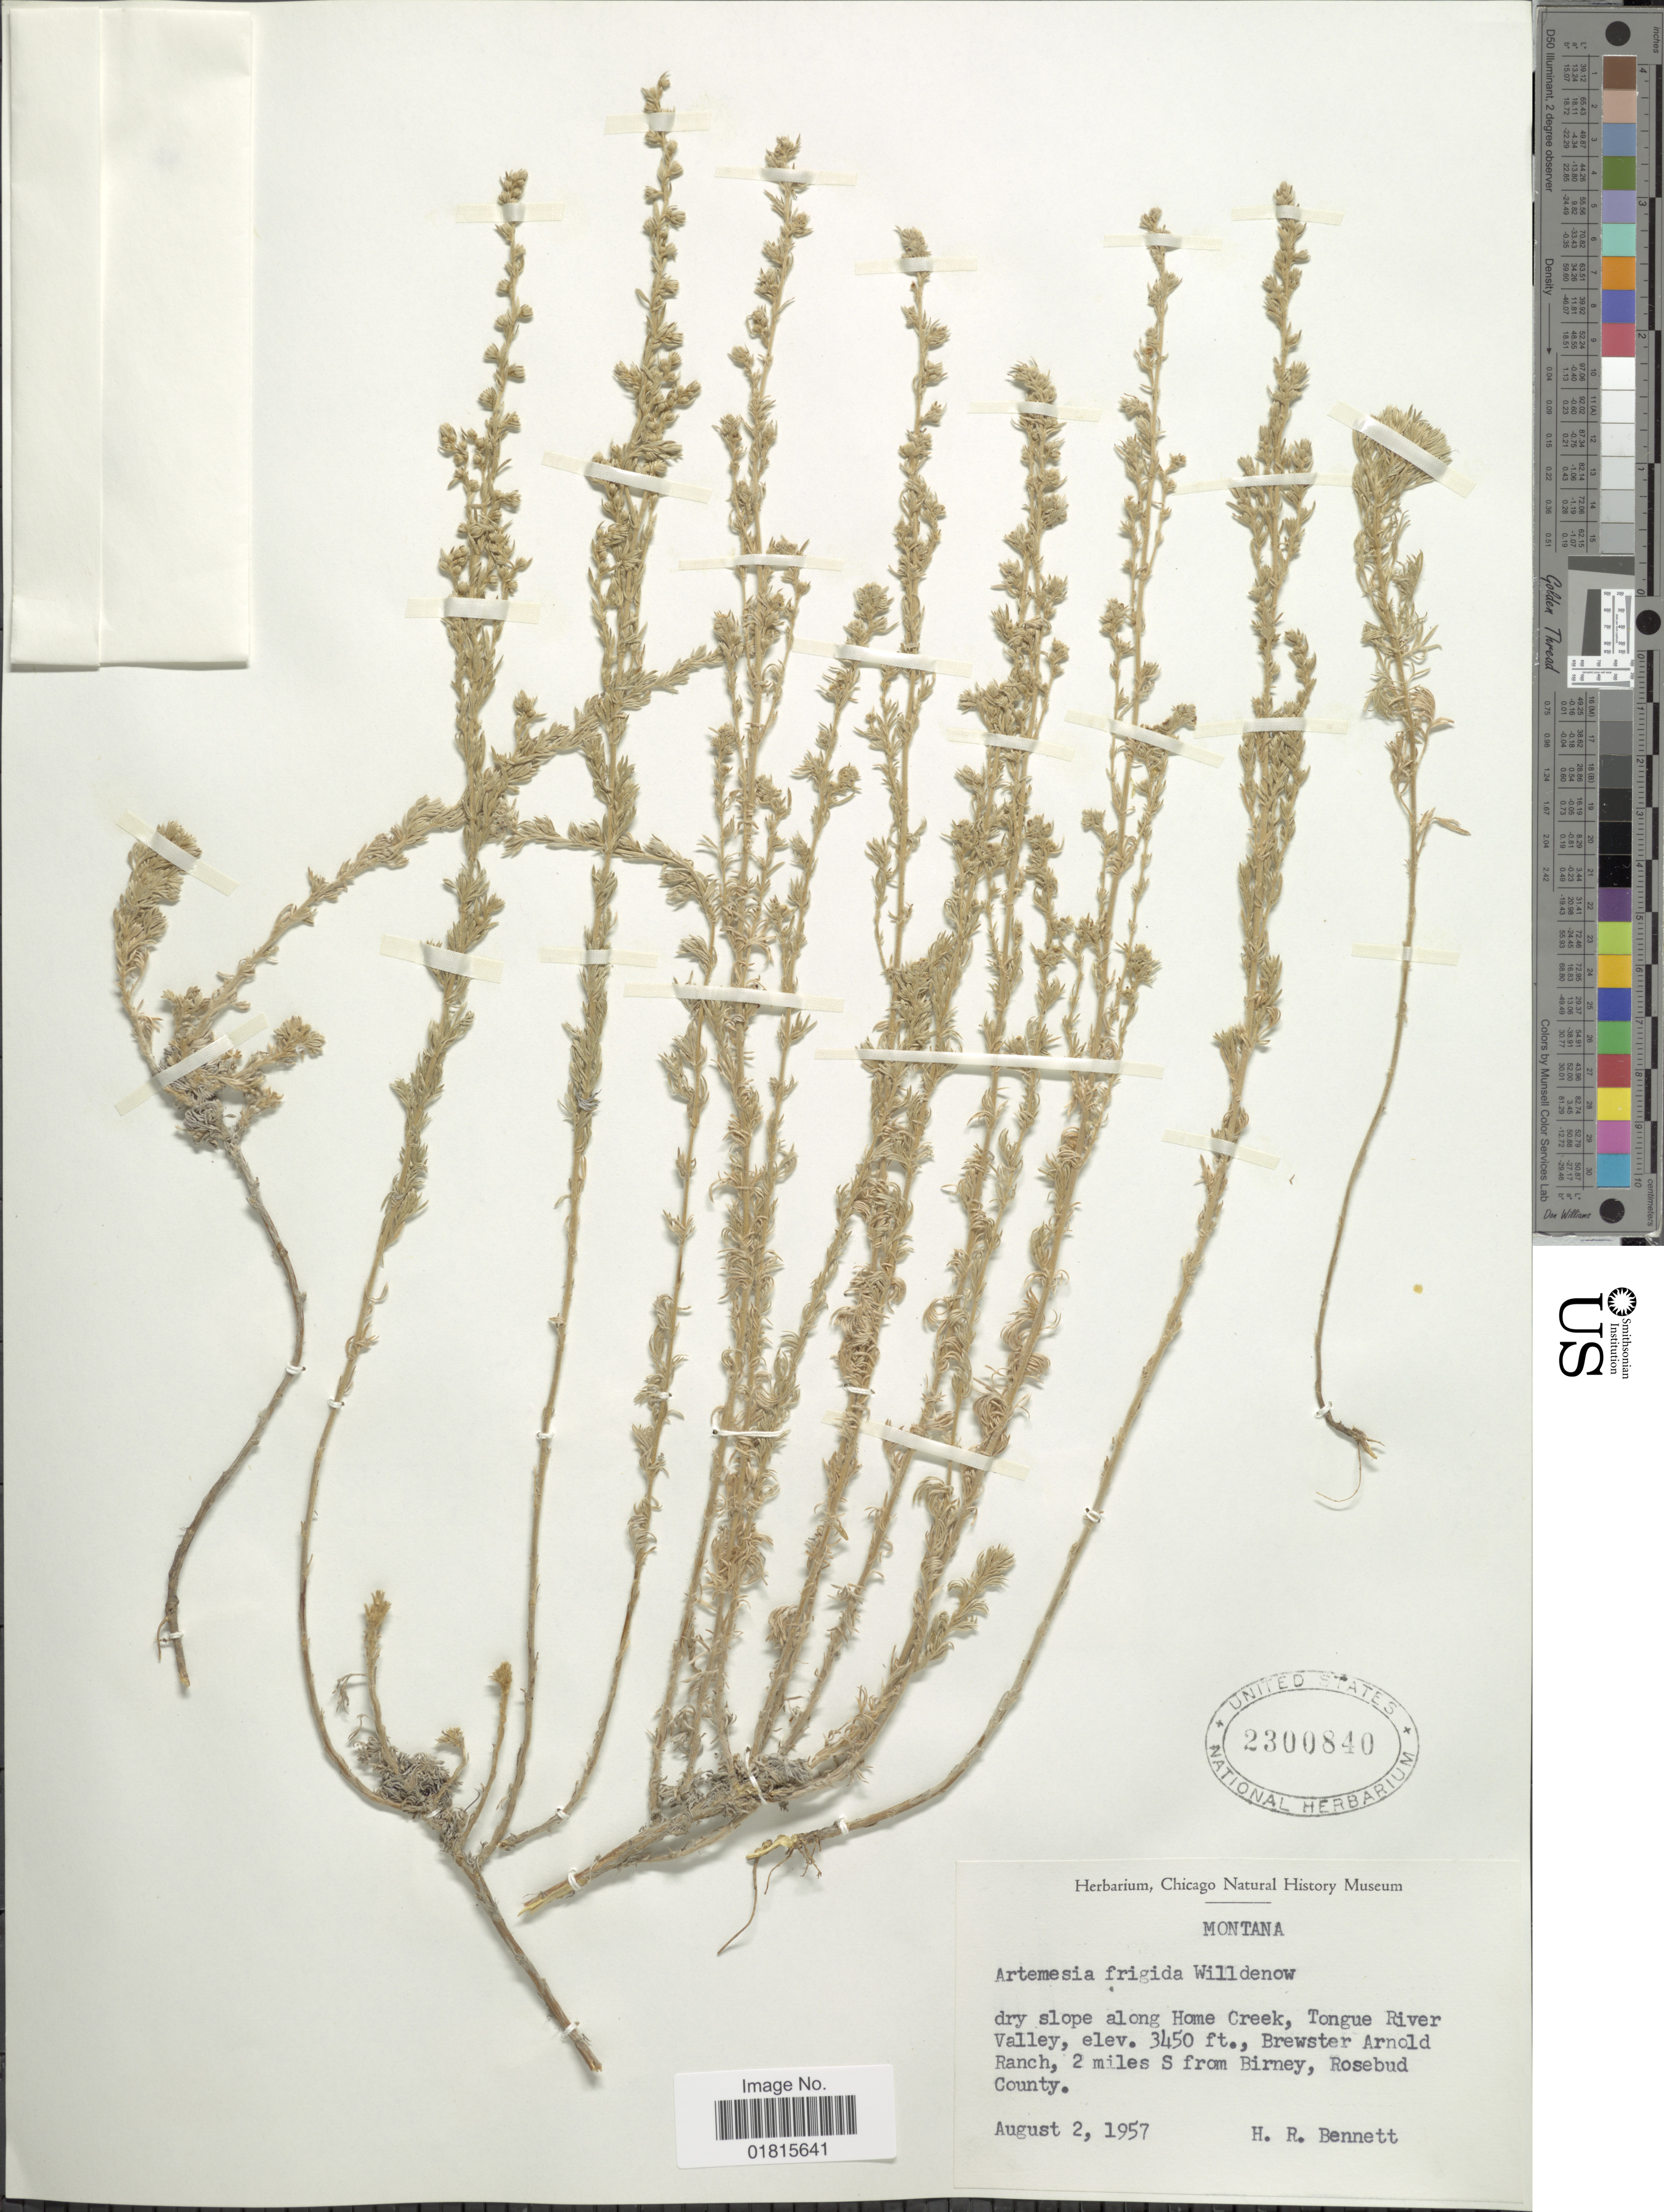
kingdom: Plantae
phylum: Tracheophyta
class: Magnoliopsida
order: Asterales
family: Asteraceae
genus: Artemisia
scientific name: Artemisia frigida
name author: Willd.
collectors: H. R. Bennett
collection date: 1957-08-02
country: United States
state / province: Montana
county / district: Rosebud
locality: Dry slope along Home Creek, Tongue River Valley, Brewster Arnold Ranch, 2 miles S from Birney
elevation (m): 1052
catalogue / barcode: US 2300840